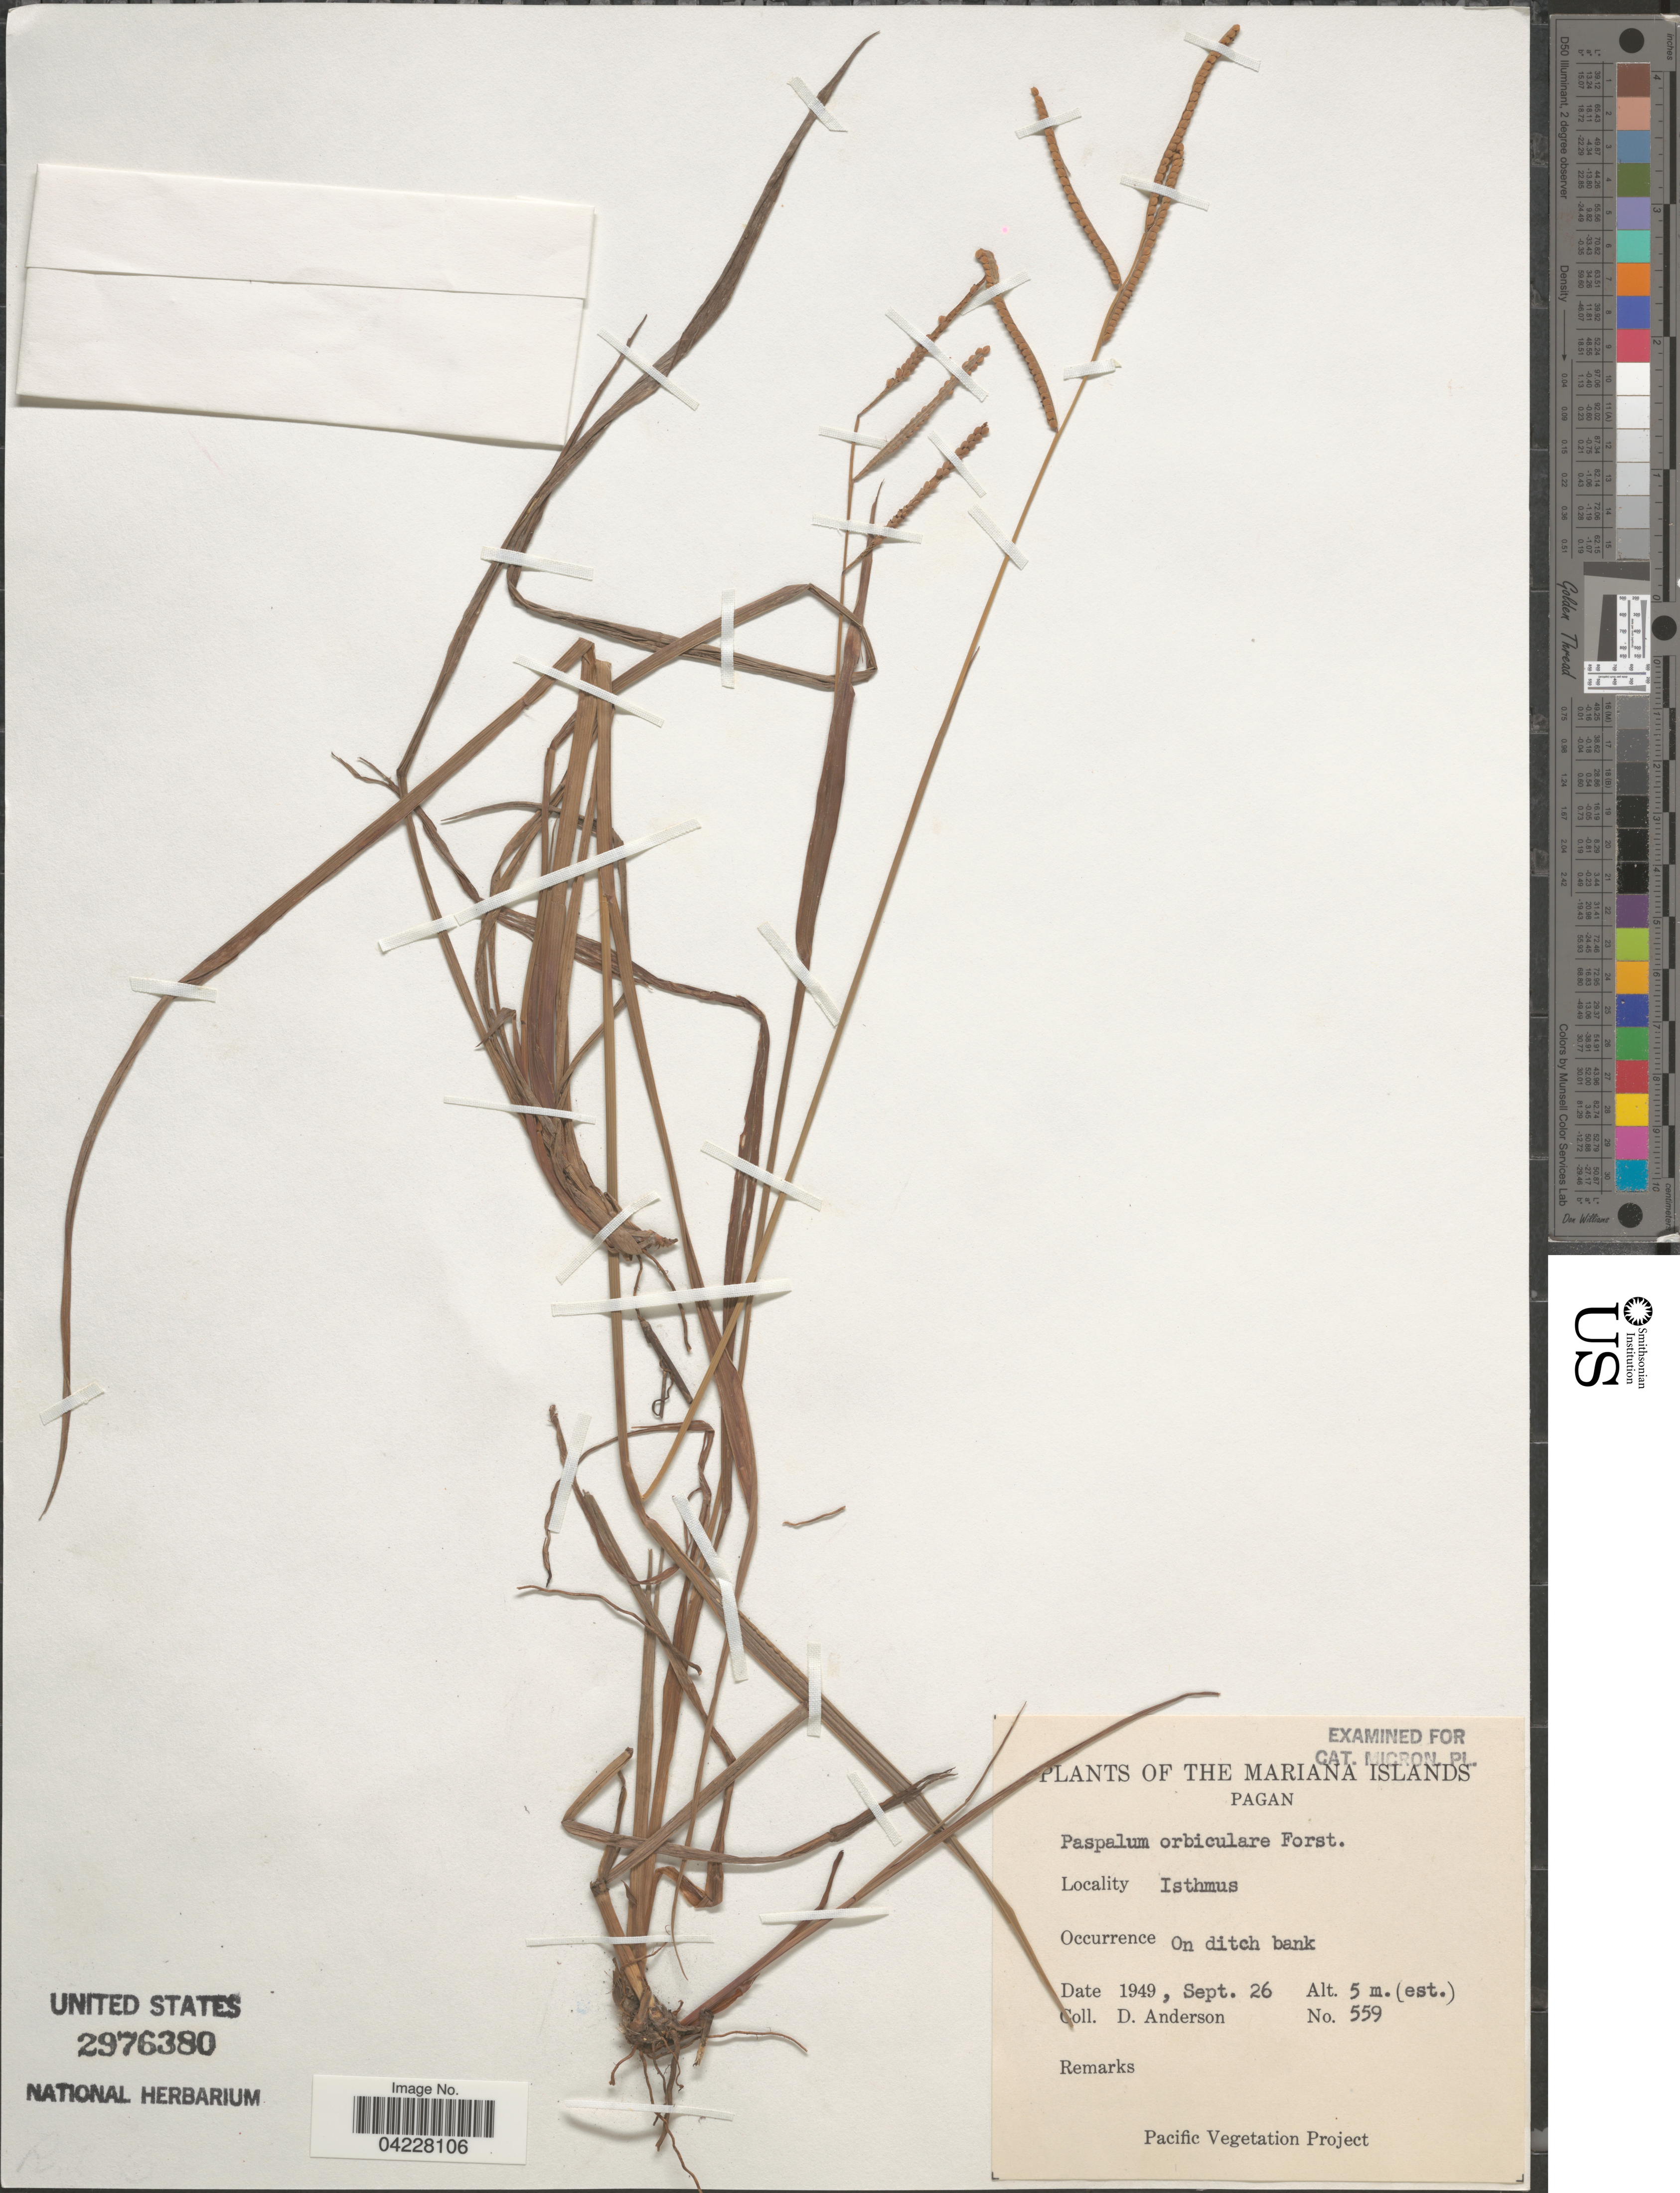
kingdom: Plantae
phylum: Tracheophyta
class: Liliopsida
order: Poales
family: Poaceae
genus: Paspalum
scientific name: Paspalum orbiculare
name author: G. Forst.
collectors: D. Anderson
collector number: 559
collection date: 1949-09-26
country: Northern Mariana Islands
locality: Pagan. Isthmus.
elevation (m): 5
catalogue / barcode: US 2976380